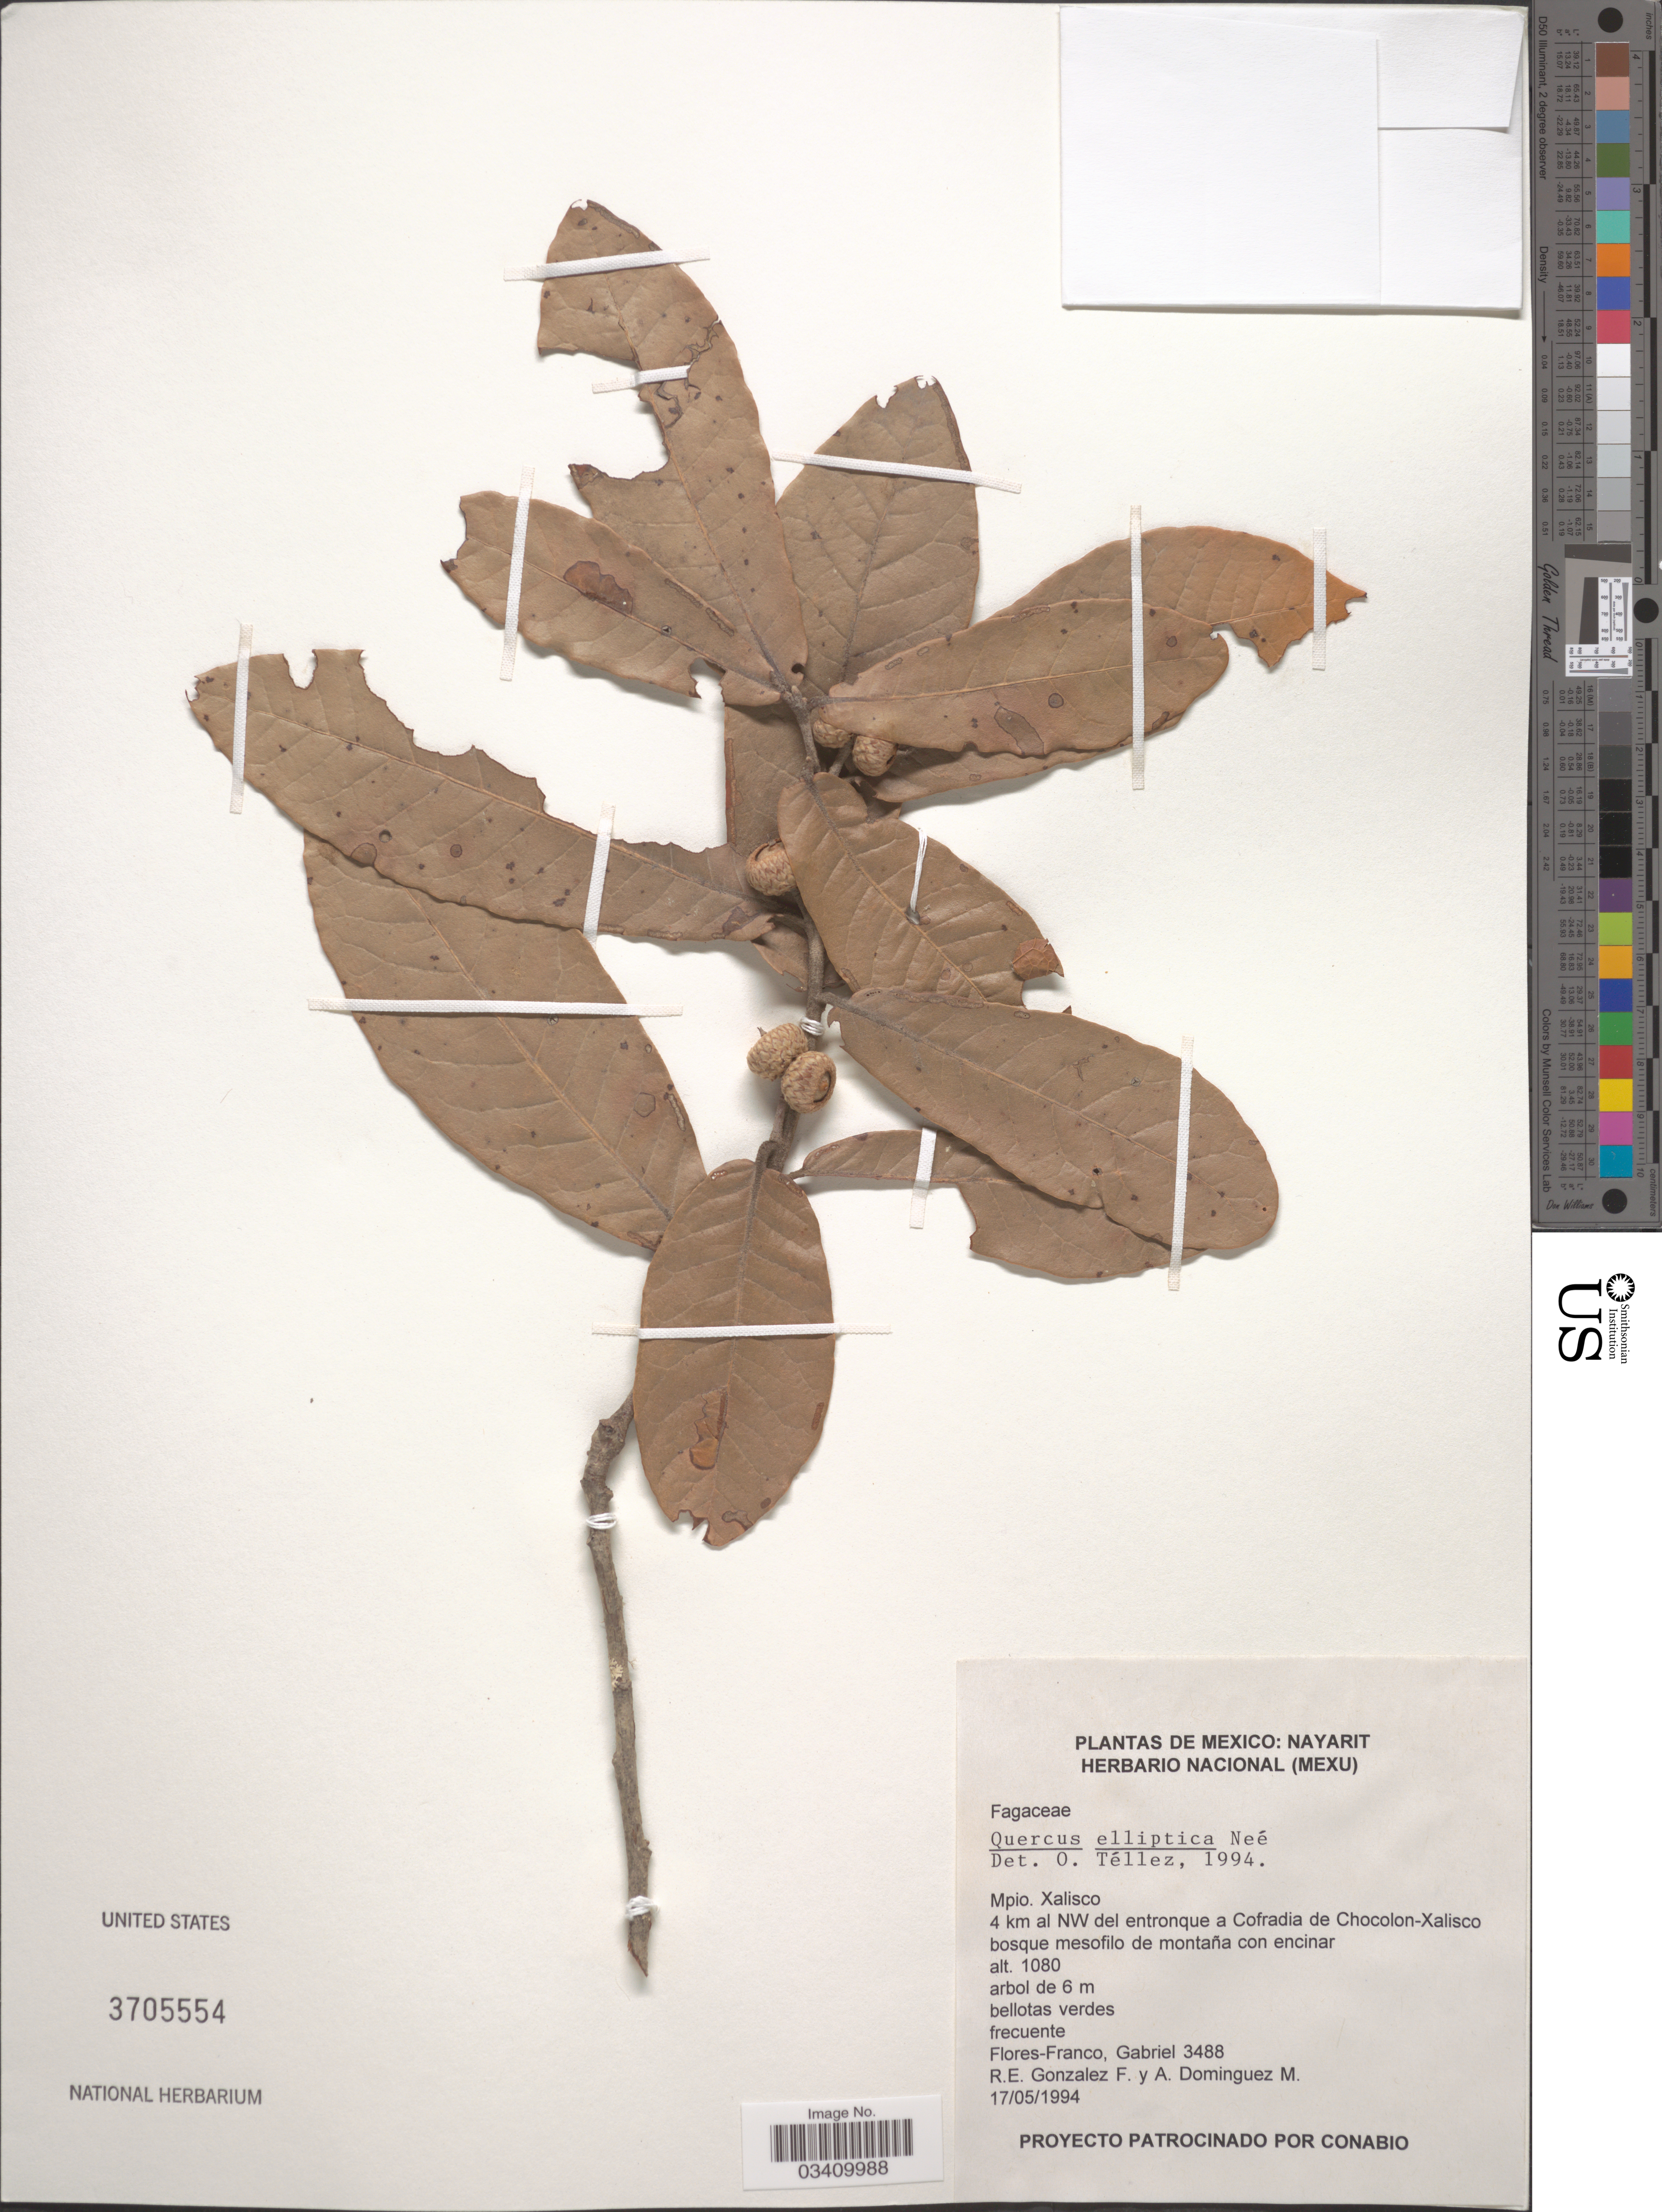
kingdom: Plantae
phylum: Tracheophyta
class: Magnoliopsida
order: Fagales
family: Fagaceae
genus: Quercus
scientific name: Quercus elliptica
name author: Née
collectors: G. Flores F., R. E. Gonzalez F. & A. Dominguez M.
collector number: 3488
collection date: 1994-05-17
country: Mexico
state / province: Nayarit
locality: Mpio. Xalisco. 4 km al NW del entronque a Cofradia de Chocolon-Xalisco.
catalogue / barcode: US 3705554